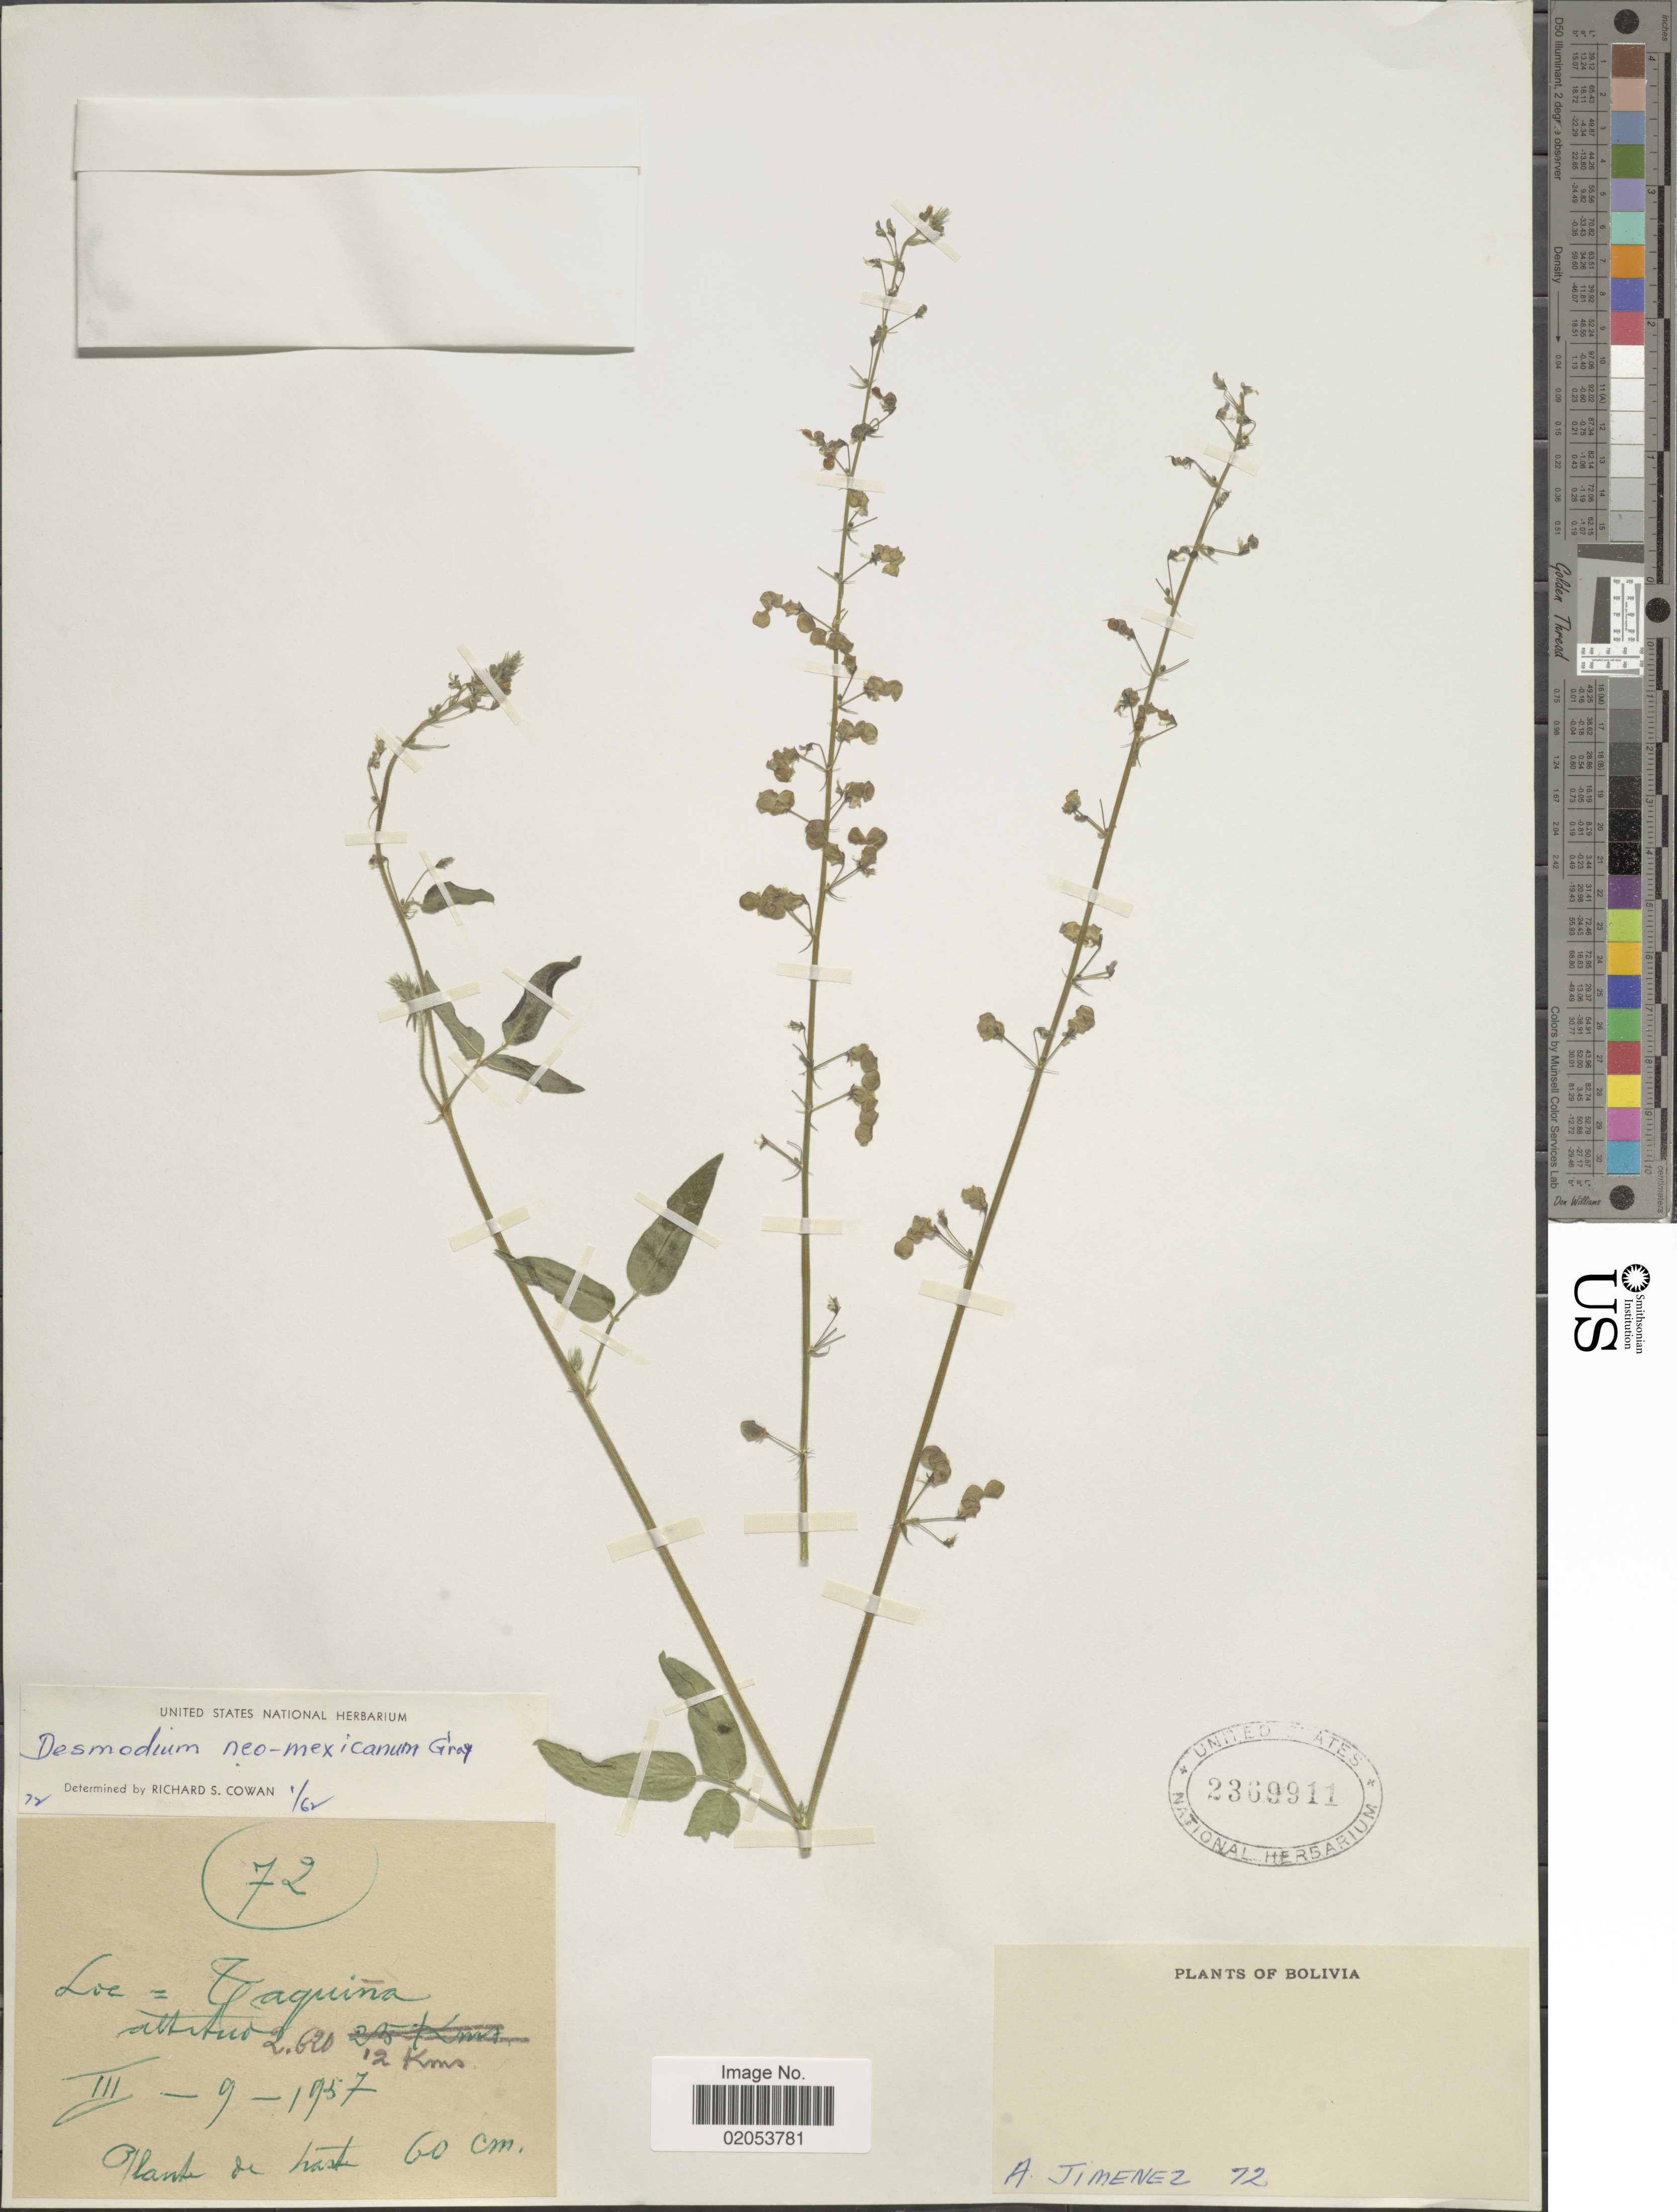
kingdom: Plantae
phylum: Tracheophyta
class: Magnoliopsida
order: Fabales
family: Fabaceae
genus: Desmodium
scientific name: Desmodium neomexicanum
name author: A. Gray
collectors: A. Jimenez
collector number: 72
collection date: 1957-03-09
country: Bolivia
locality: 12 kms [unsure placement]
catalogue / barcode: US 2369911